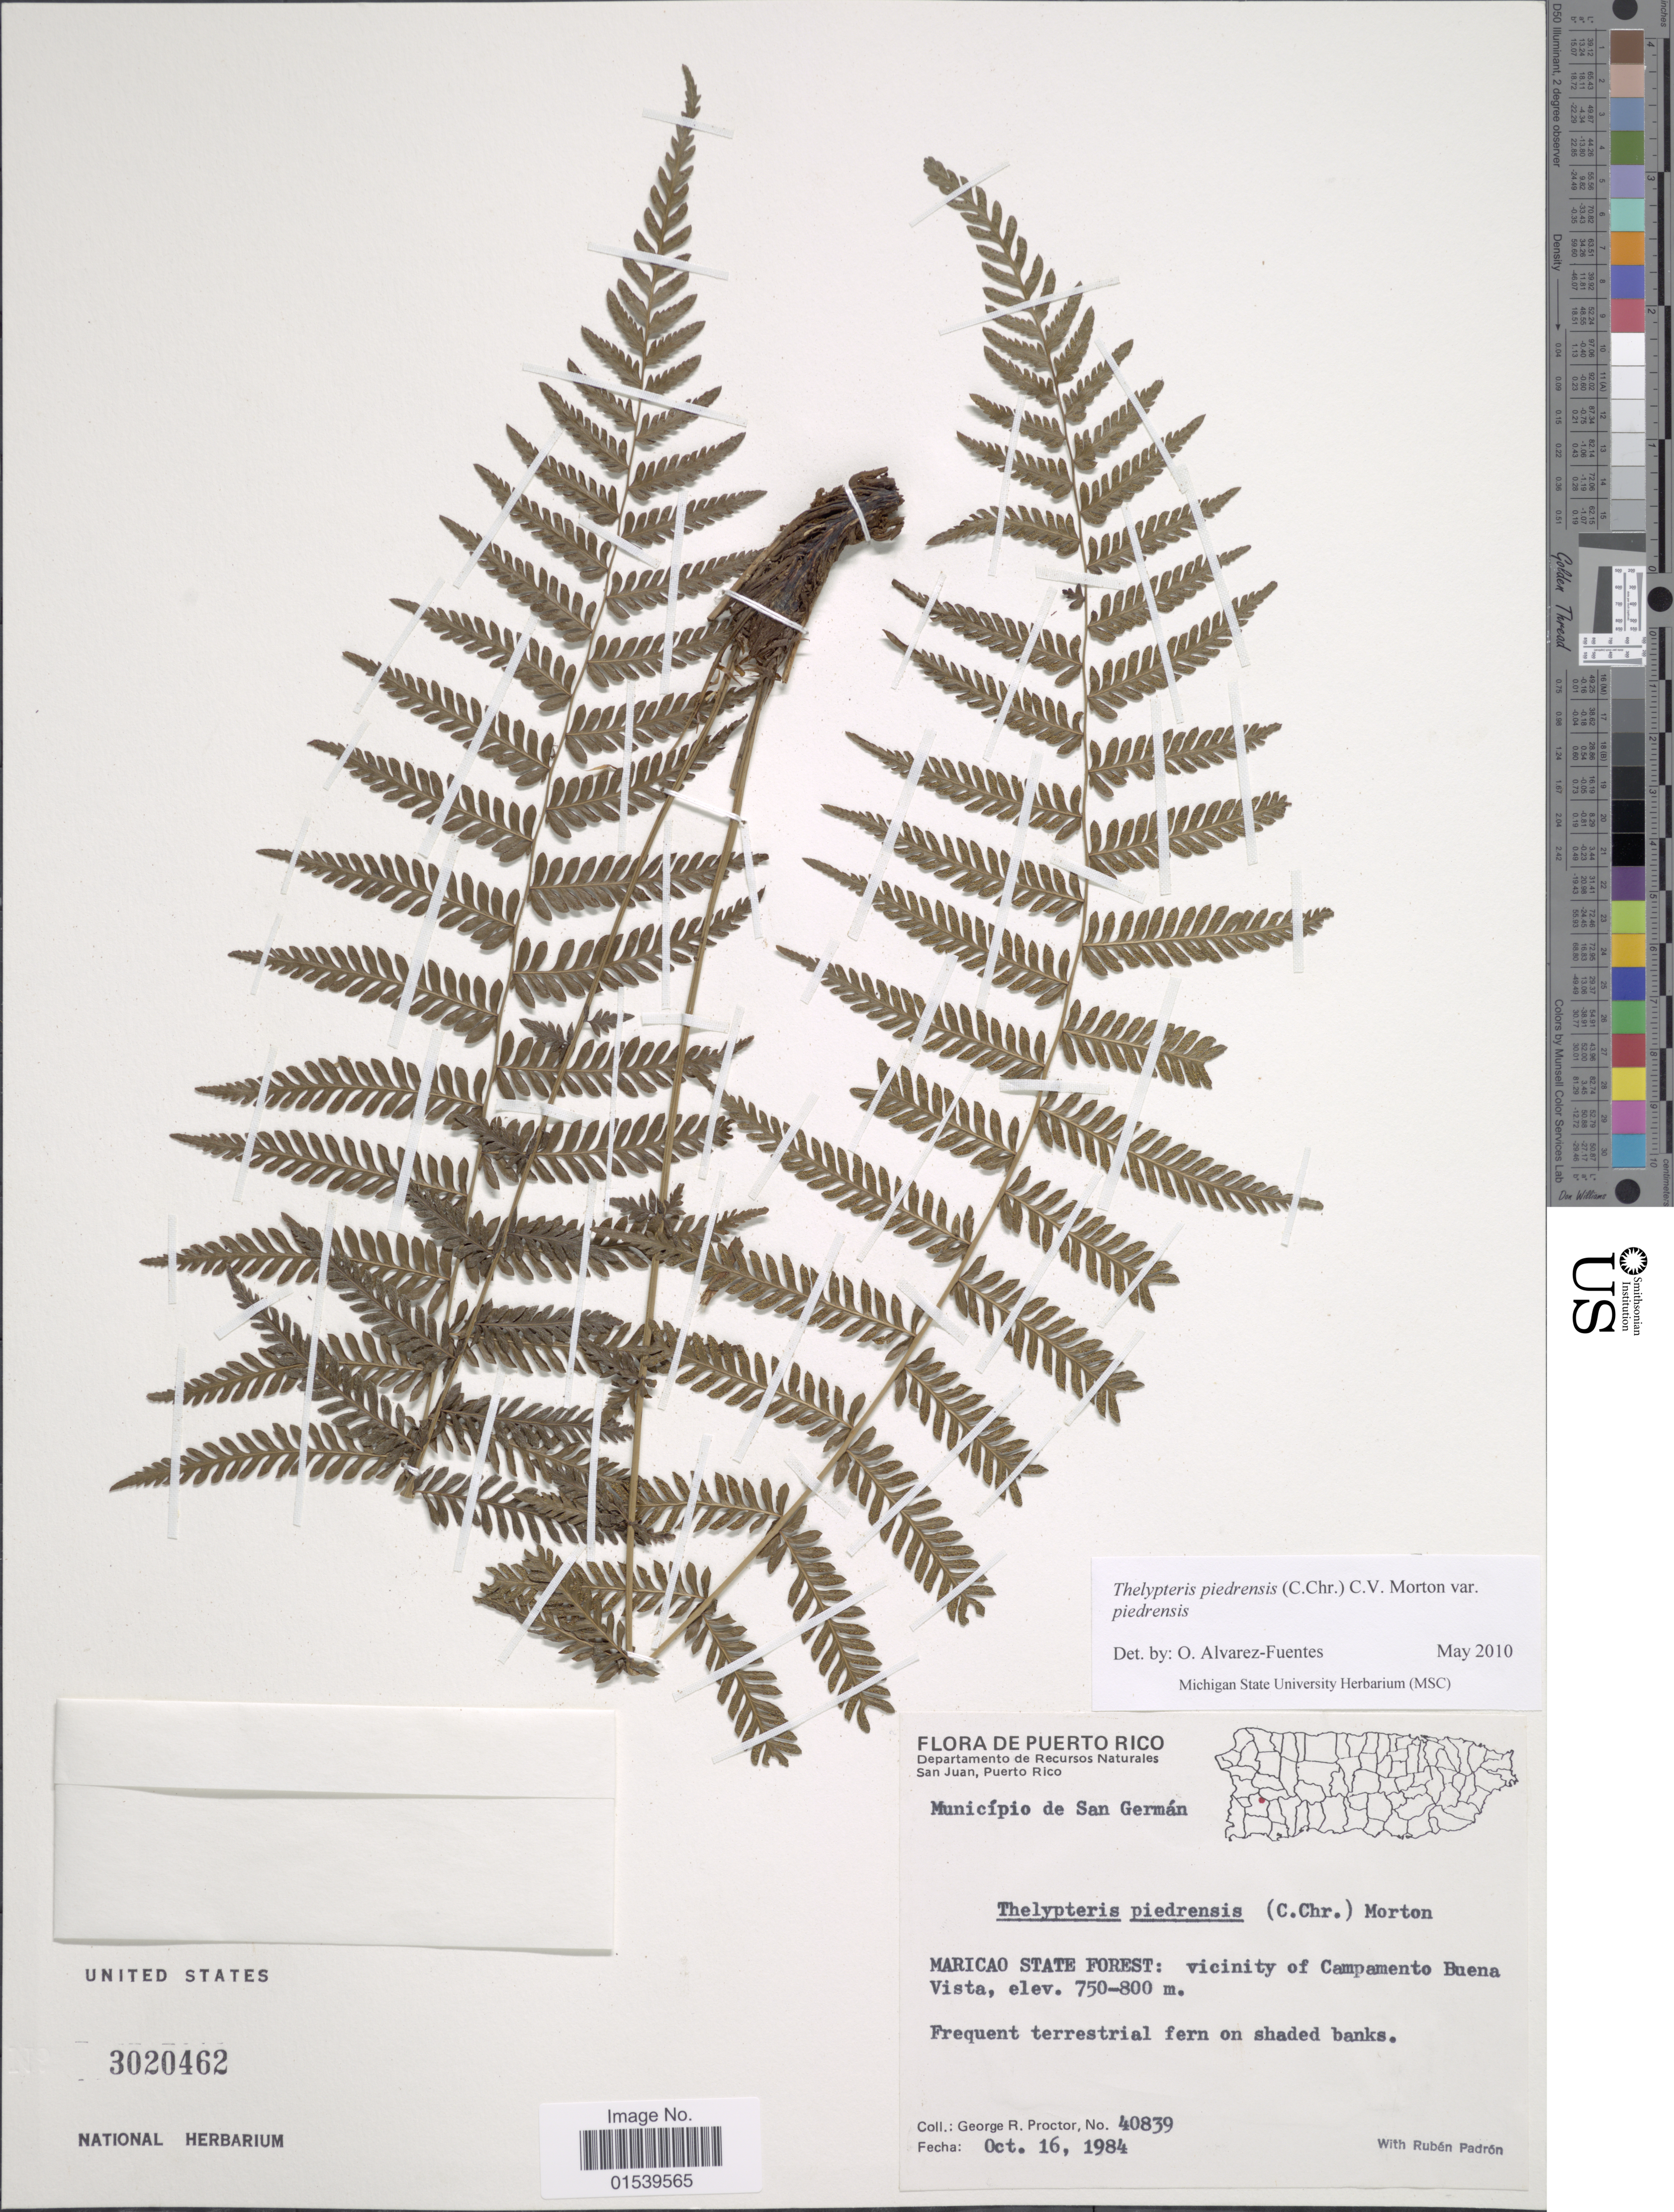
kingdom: Plantae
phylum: Tracheophyta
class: Polypodiopsida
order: Polypodiales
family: Thelypteridaceae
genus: Amauropelta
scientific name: Amauropelta piedrensis (C. Chr.) comb. nov., ined 2015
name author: (C. Chr.)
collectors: G. R. Proctor & R. Padrón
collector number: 40839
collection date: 1984-10-16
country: Puerto Rico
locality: Departamento de Recursos Naturales, San Juan, Municipio de San German, Maricao State Forest: vicinity of Campamento Buena Vista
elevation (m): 750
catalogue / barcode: US 3020462